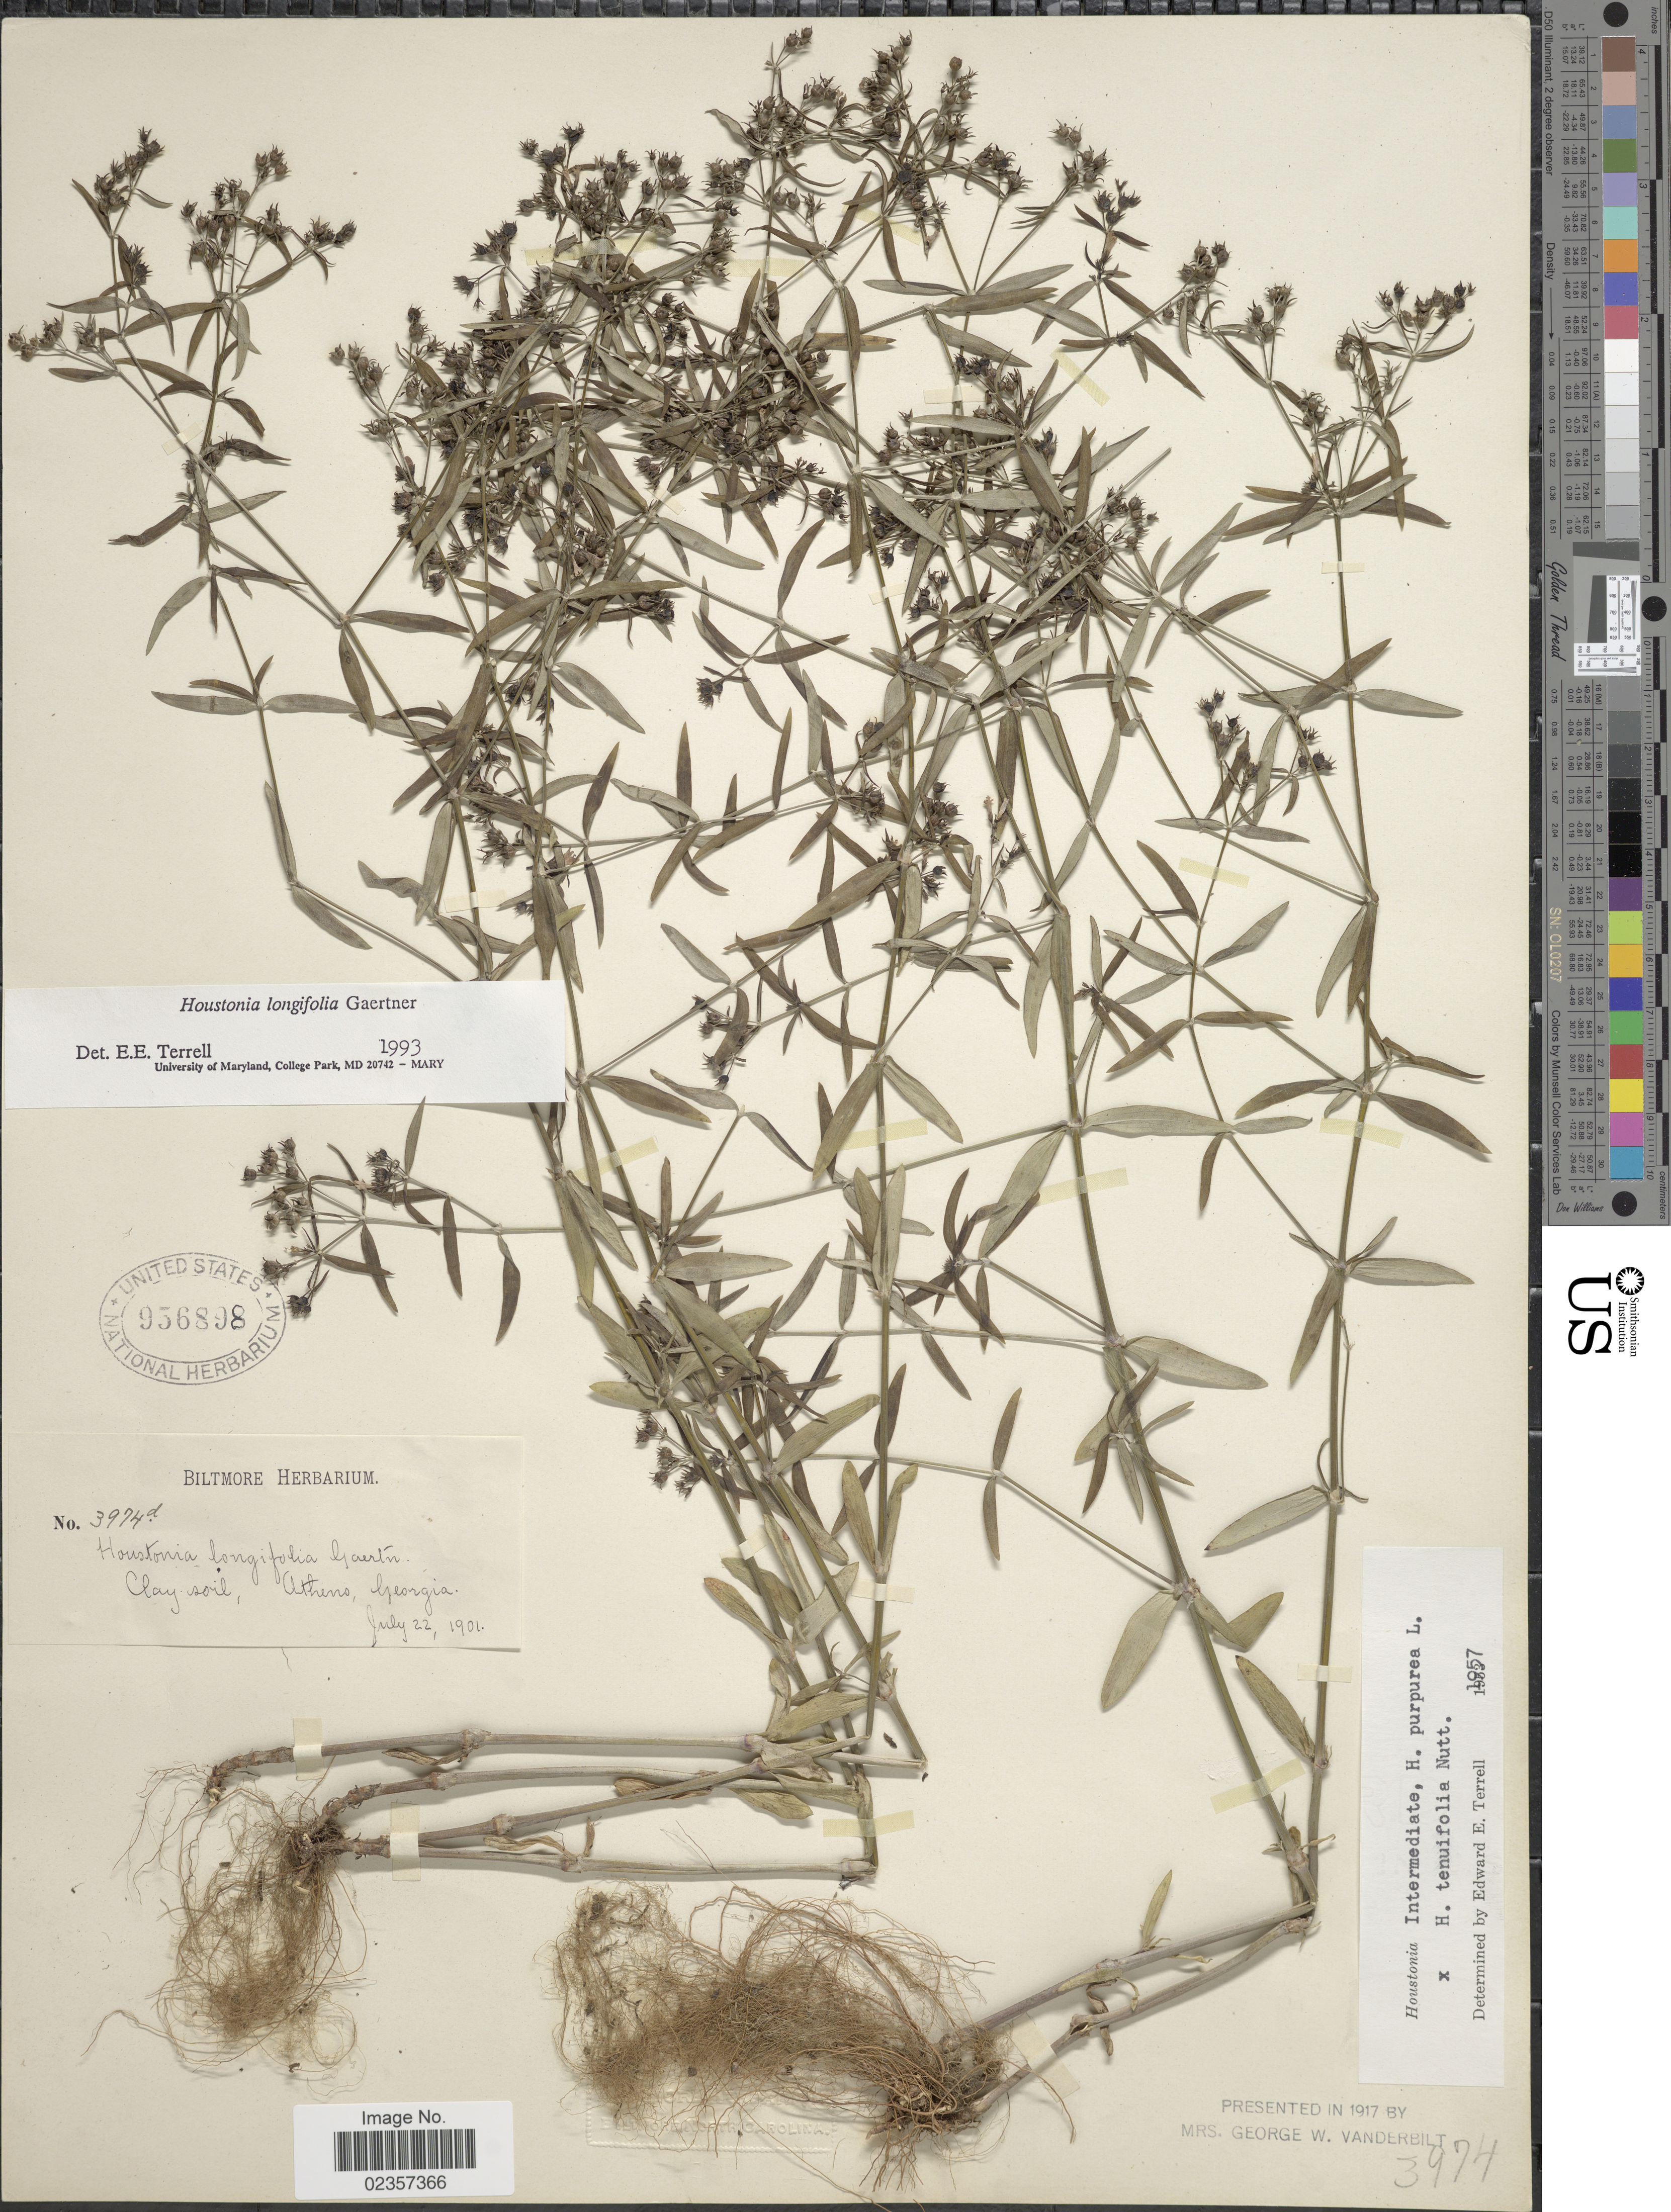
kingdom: Plantae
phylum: Tracheophyta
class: Magnoliopsida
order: Gentianales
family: Rubiaceae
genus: Houstonia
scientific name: Houstonia longifolia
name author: Gaertn.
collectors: ex herb. Biltmore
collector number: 3974D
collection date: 1901-07-22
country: United States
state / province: Georgia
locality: Clay soil, Athens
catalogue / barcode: US 956898